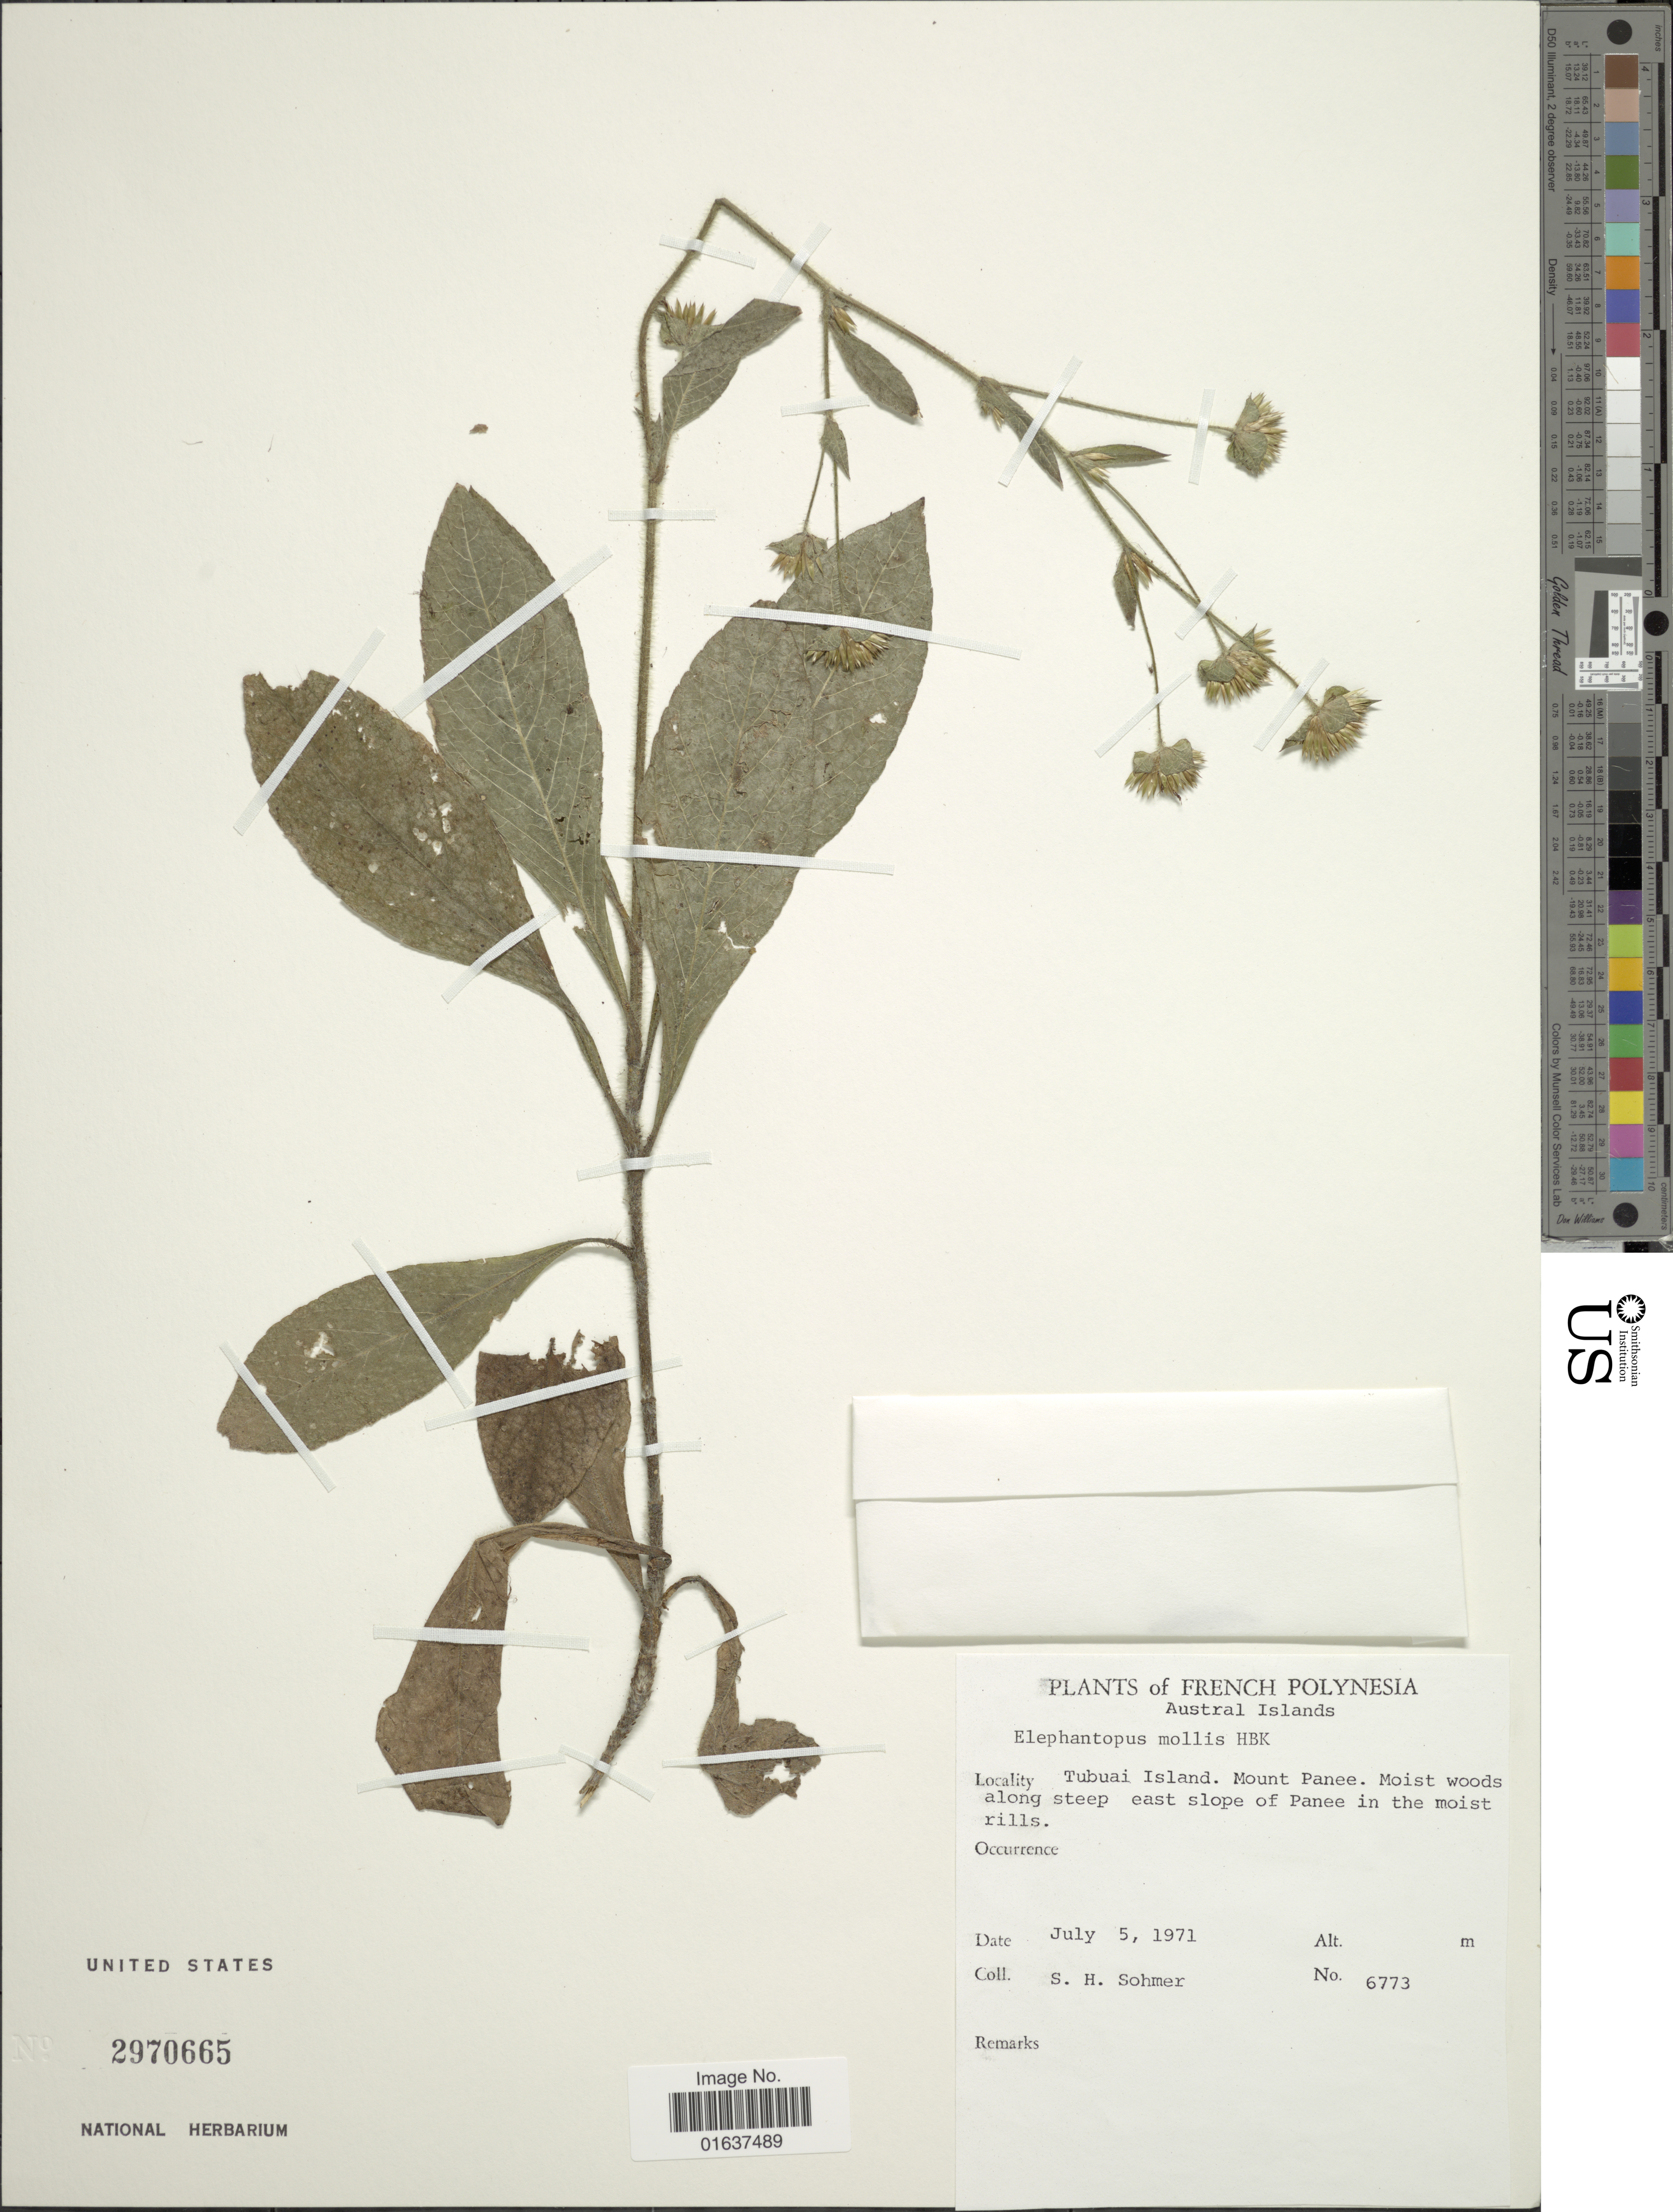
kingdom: Plantae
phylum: Tracheophyta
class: Magnoliopsida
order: Asterales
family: Asteraceae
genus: Elephantopus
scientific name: Elephantopus mollis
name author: Kunth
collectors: S. H. Sohmer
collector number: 6773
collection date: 1971-07-05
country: French Polynesia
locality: Austral Islands. Tubuai island. Mount Panee. Moist woods along steep east slope of Panee in the moist rills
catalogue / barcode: US 2970665